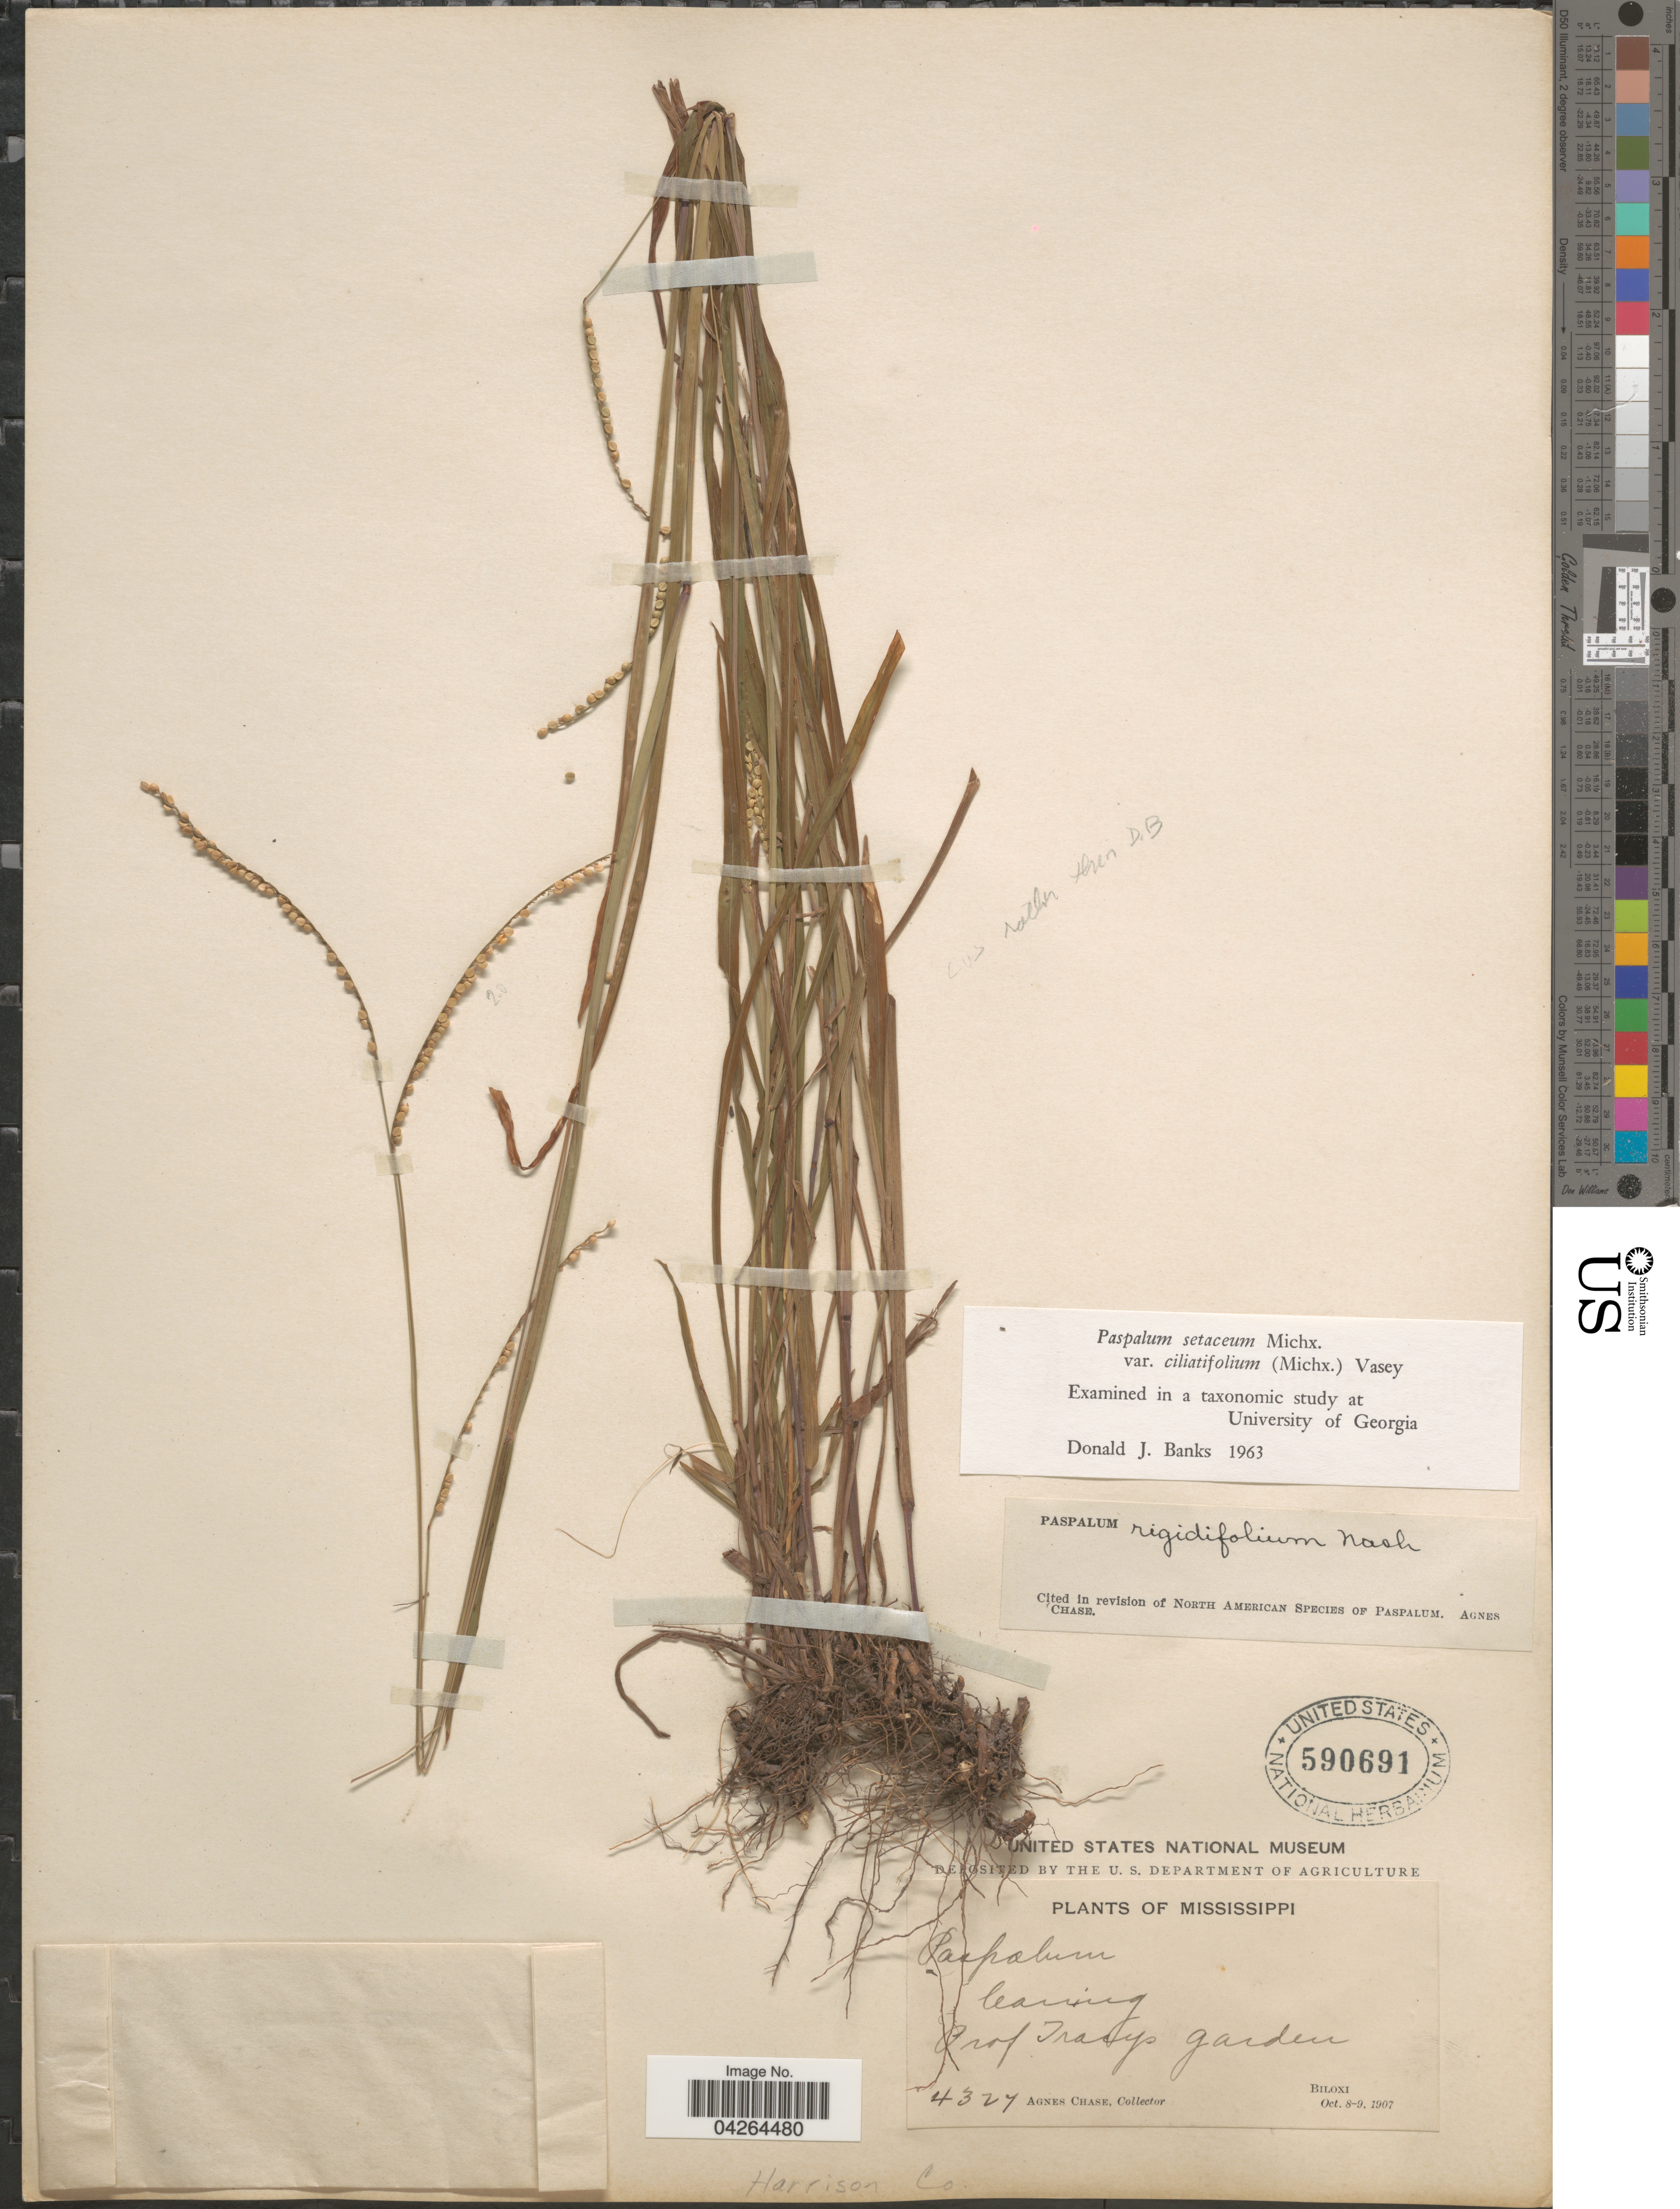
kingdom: Plantae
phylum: Tracheophyta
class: Liliopsida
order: Poales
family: Poaceae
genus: Paspalum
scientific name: Paspalum setaceum var. rigidifolium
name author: (Nash) D.J. Banks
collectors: A. Chase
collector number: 4327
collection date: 1907-10-08/1907-10-09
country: United States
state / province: Mississippi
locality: Prof Tracy's Garden. Biloxi. Harrison Co.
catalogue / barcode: US 590691